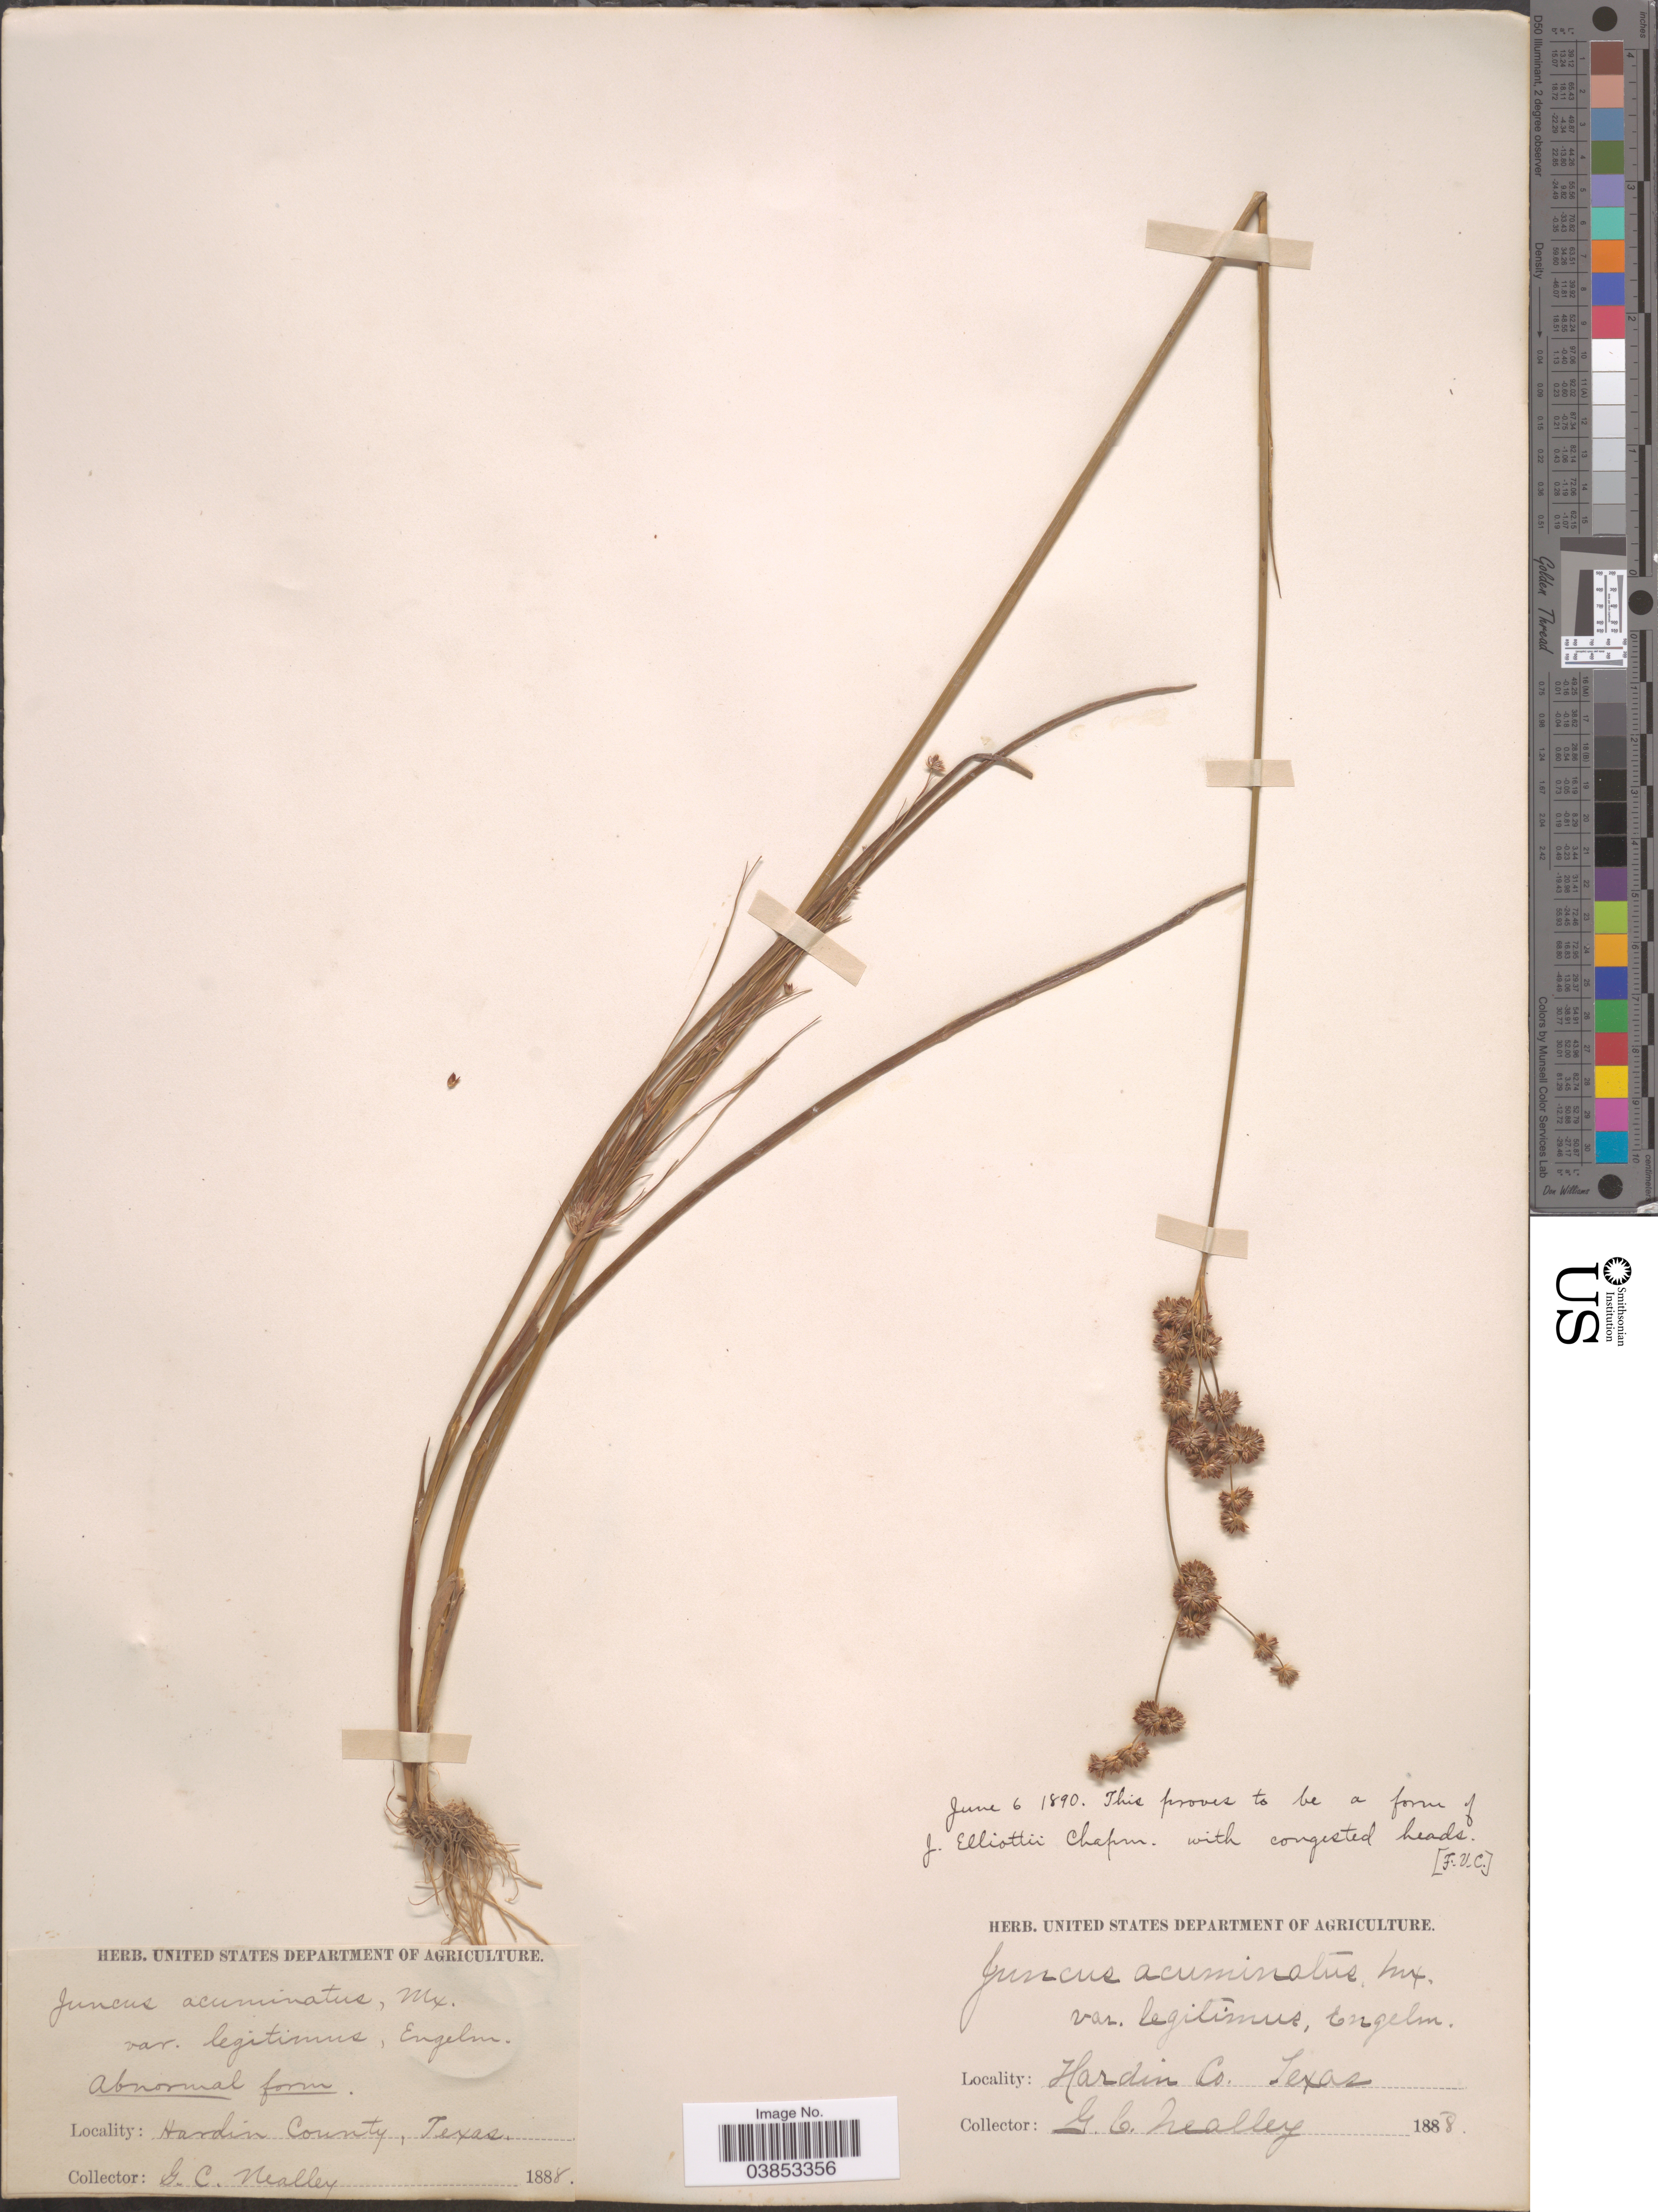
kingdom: Plantae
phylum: Tracheophyta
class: Liliopsida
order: Poales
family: Juncaceae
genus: Juncus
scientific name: Juncus elliottii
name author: Chapm.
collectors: G. C. Nealley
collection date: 1888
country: United States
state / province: Texas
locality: Hardin County.